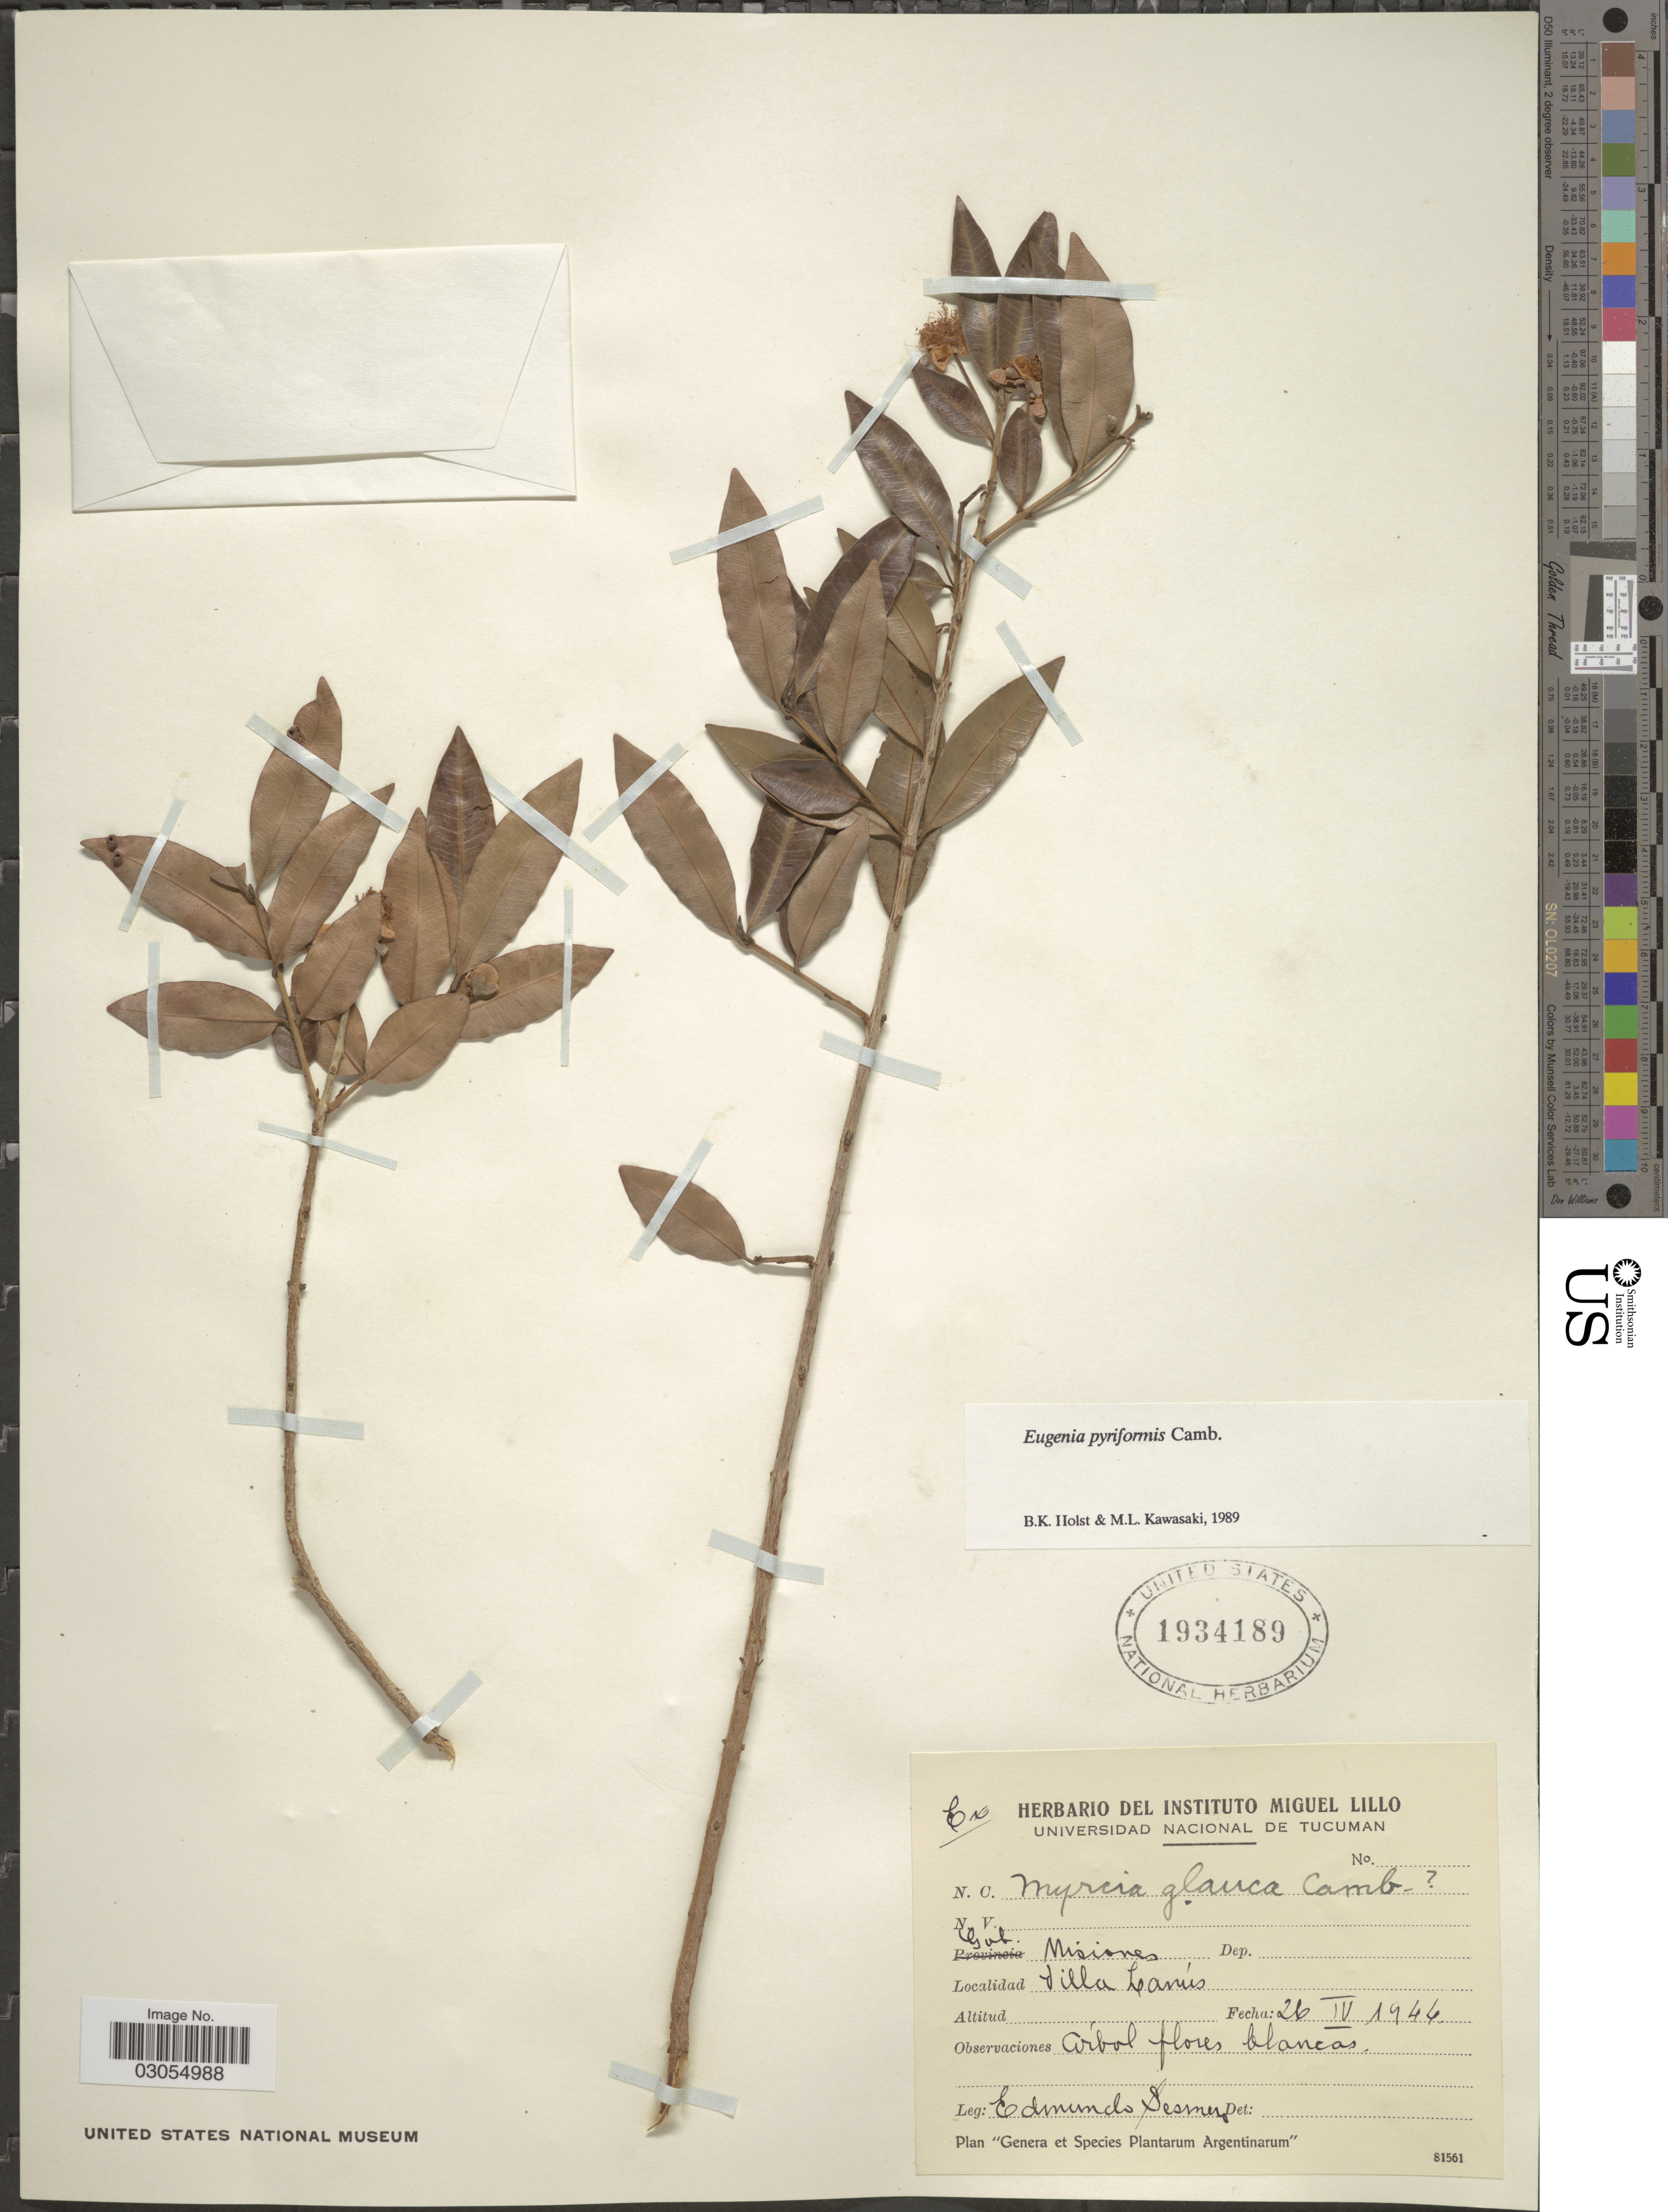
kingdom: Plantae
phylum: Tracheophyta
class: Magnoliopsida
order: Myrtales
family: Myrtaceae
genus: Eugenia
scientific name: Eugenia pyriformis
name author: Cambess.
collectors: E. Sesmero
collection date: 1946-04-26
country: Argentina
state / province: Misiones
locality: Gob. Misiones, Villa Lanús.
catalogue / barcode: US 1934189